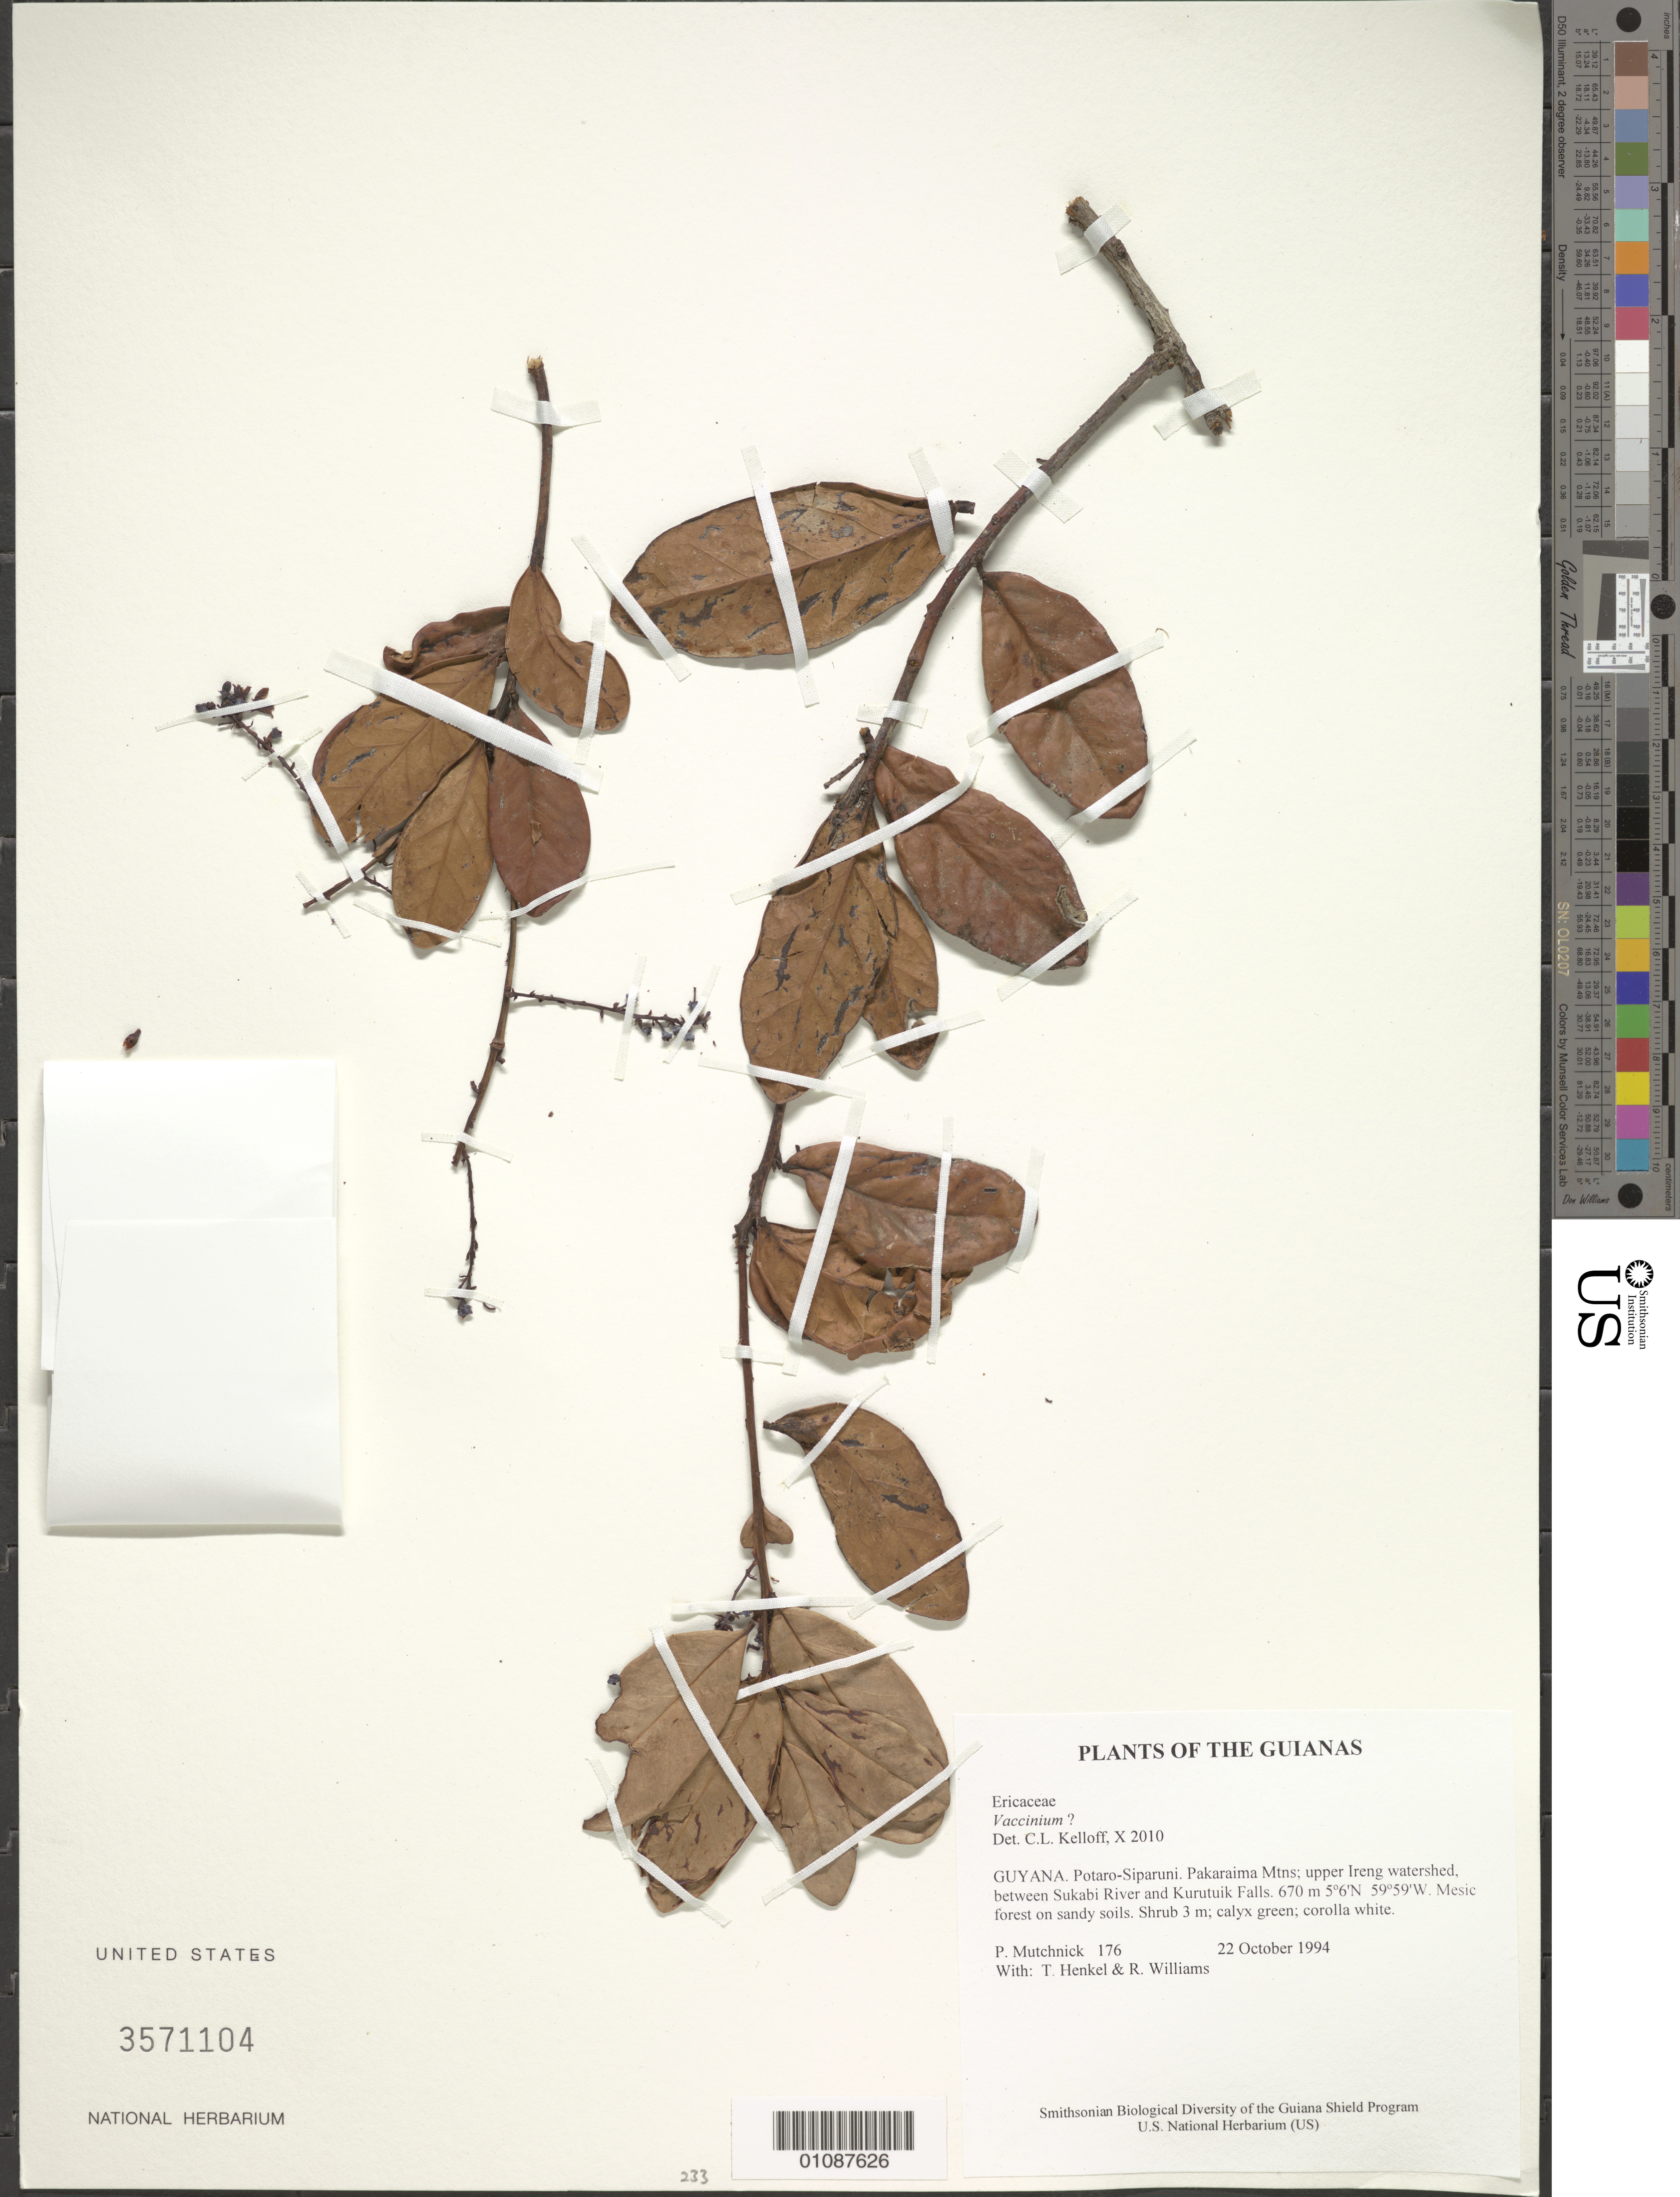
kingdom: Plantae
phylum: Tracheophyta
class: Magnoliopsida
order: Ericales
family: Ericaceae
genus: Vaccinium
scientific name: Vaccinium sp.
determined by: Kelloff, Carol L., (US), Smithsonian Institution - National Museum of Natural History (UNITED STATES)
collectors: P. Mutchnick, T. Henkel & R. Williams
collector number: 176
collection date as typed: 22 October 1994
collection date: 1994-10-22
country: Guyana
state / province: Potaro-Siparuni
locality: Pakaraima Mtns; upper Ireng watershed, between Sukabi River and Kurutuik Falls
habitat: Mesic forest on sandy soils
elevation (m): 670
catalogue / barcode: US 3571104